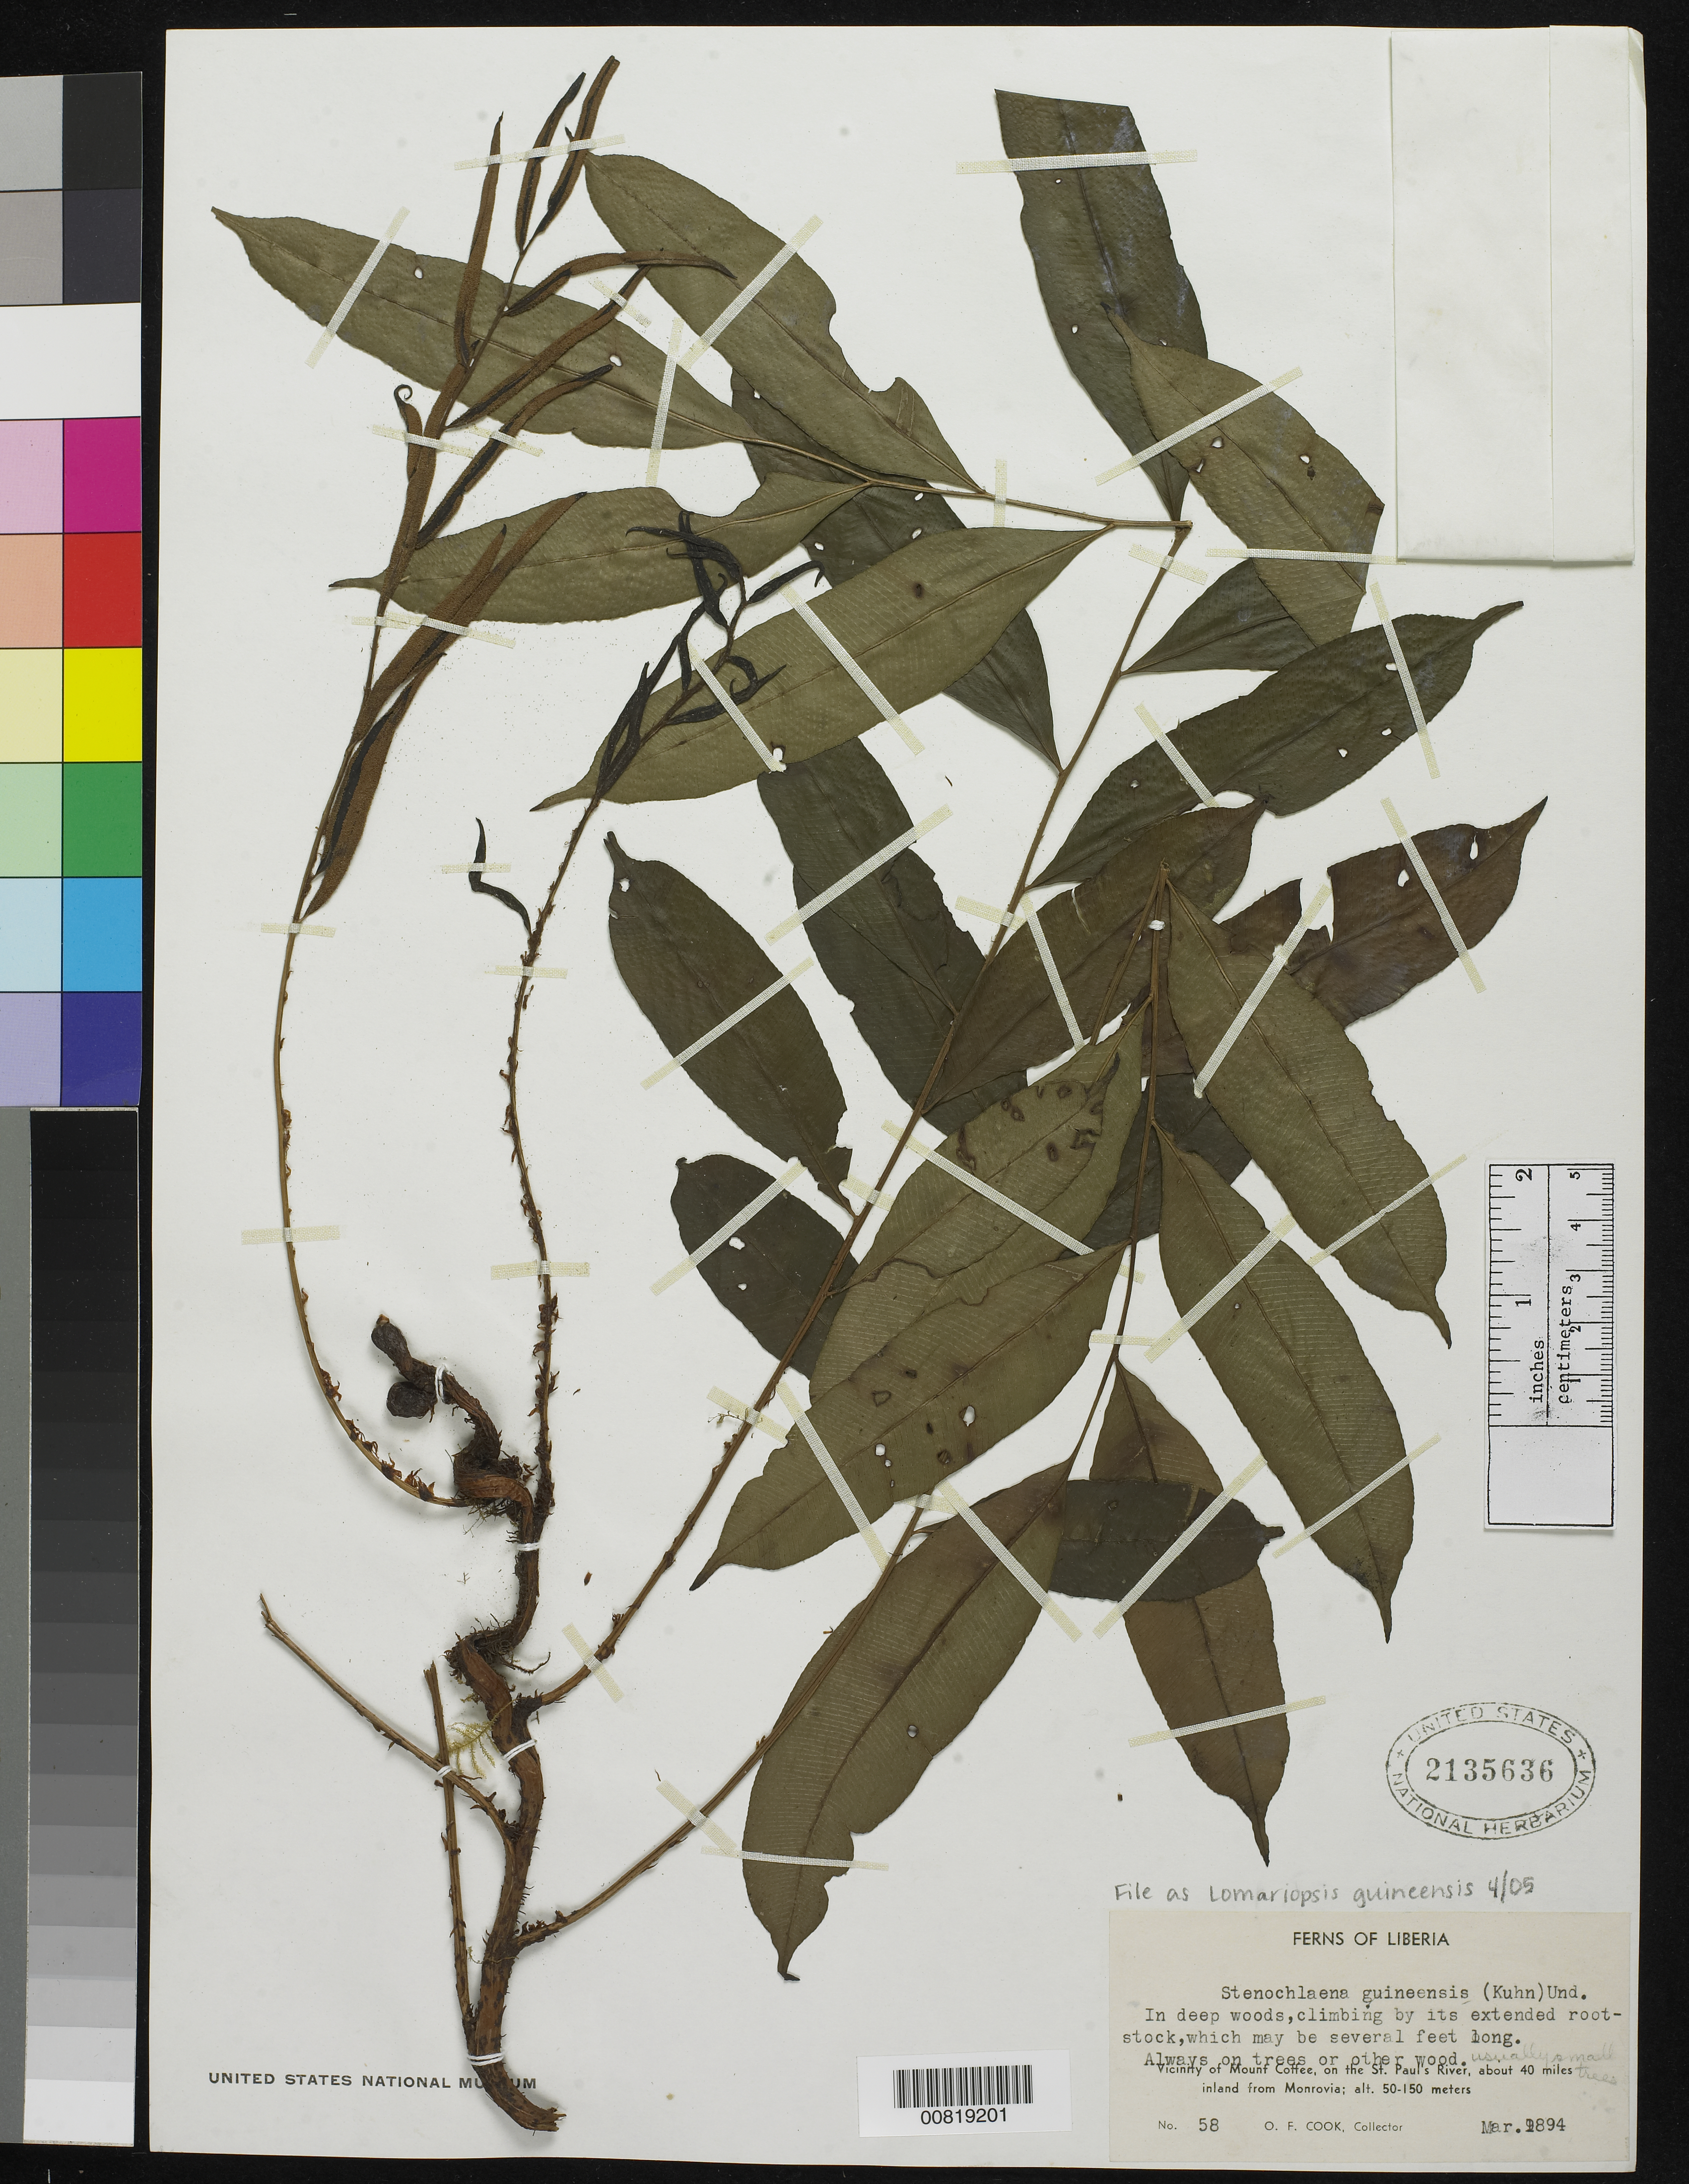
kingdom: Plantae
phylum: Tracheophyta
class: Polypodiopsida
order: Polypodiales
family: Lomariopsidaceae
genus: Lomariopsis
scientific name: Lomariopsis guineensis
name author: Holttum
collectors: O. F. Cook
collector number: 58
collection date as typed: Mar 1894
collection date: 1894-03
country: Liberia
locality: Vicinity of Mt. Coffee, on the St. Paul's River, about 40 miles inland from Monrovia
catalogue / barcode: US 2135636